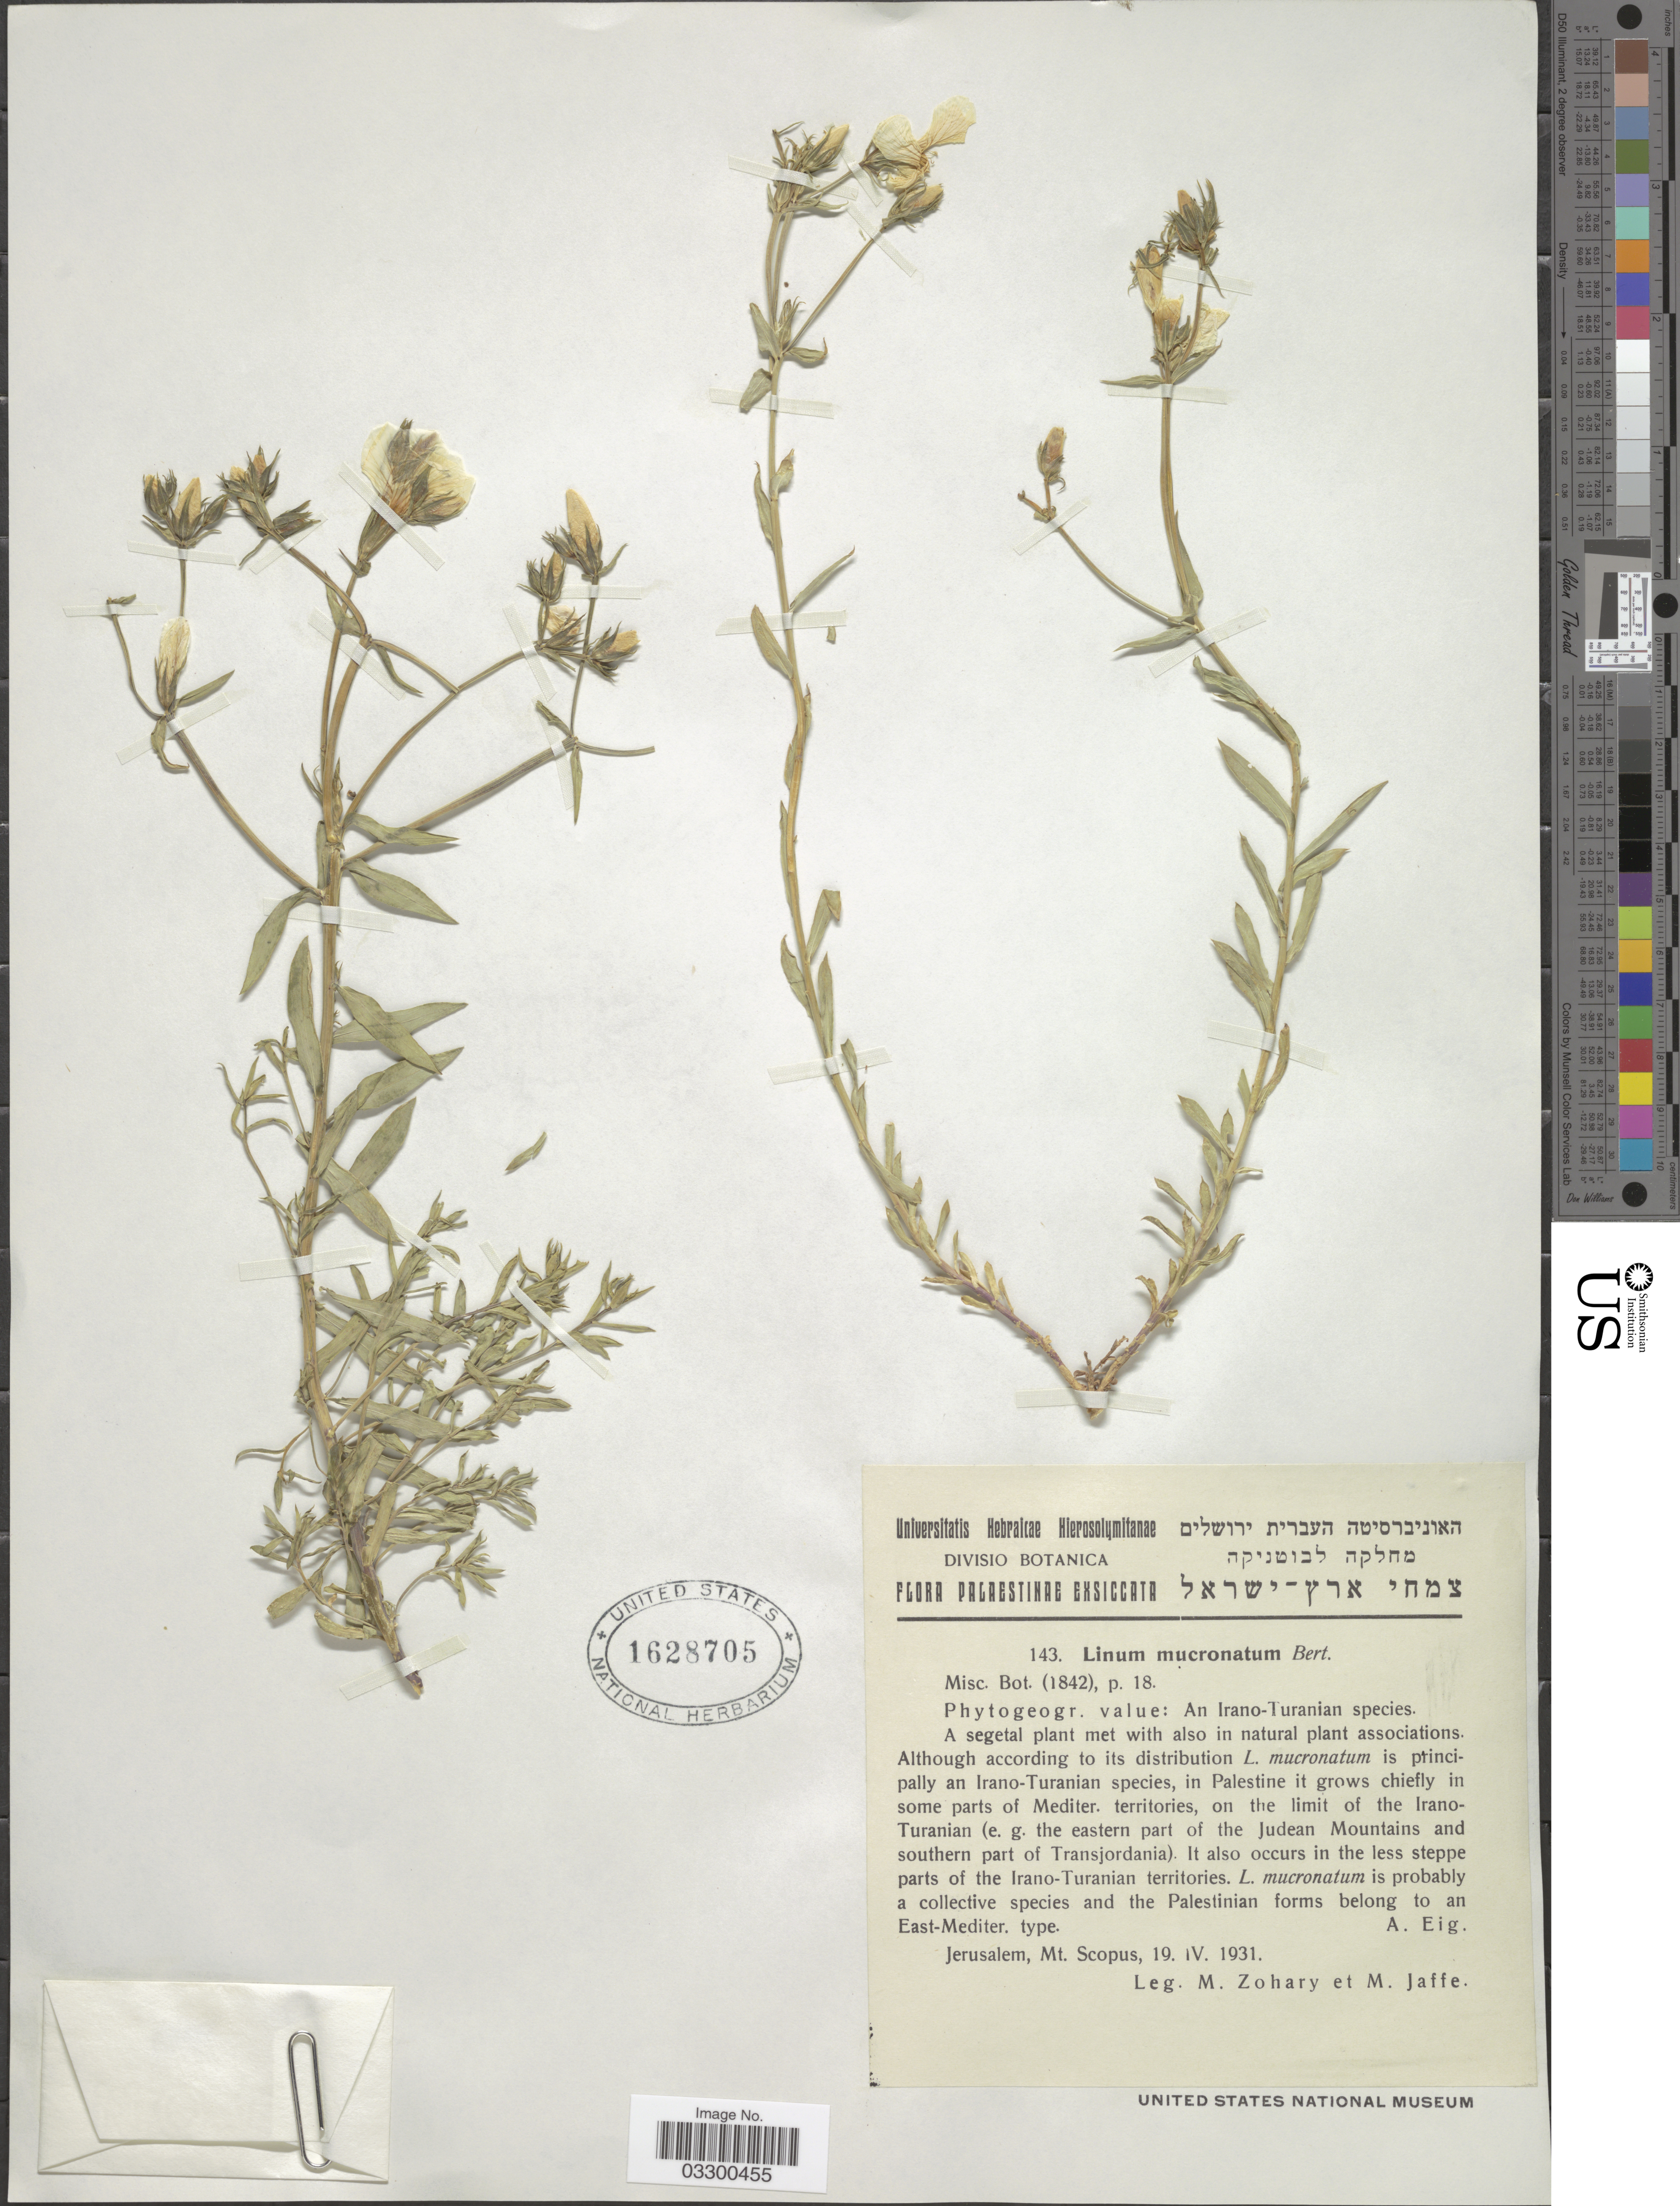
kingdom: Plantae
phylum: Tracheophyta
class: Magnoliopsida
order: Malpighiales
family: Linaceae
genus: Linum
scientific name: Linum mucronatum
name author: Bertol.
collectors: M. Zohary & M. Jaffe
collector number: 143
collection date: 1931-04-19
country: Israel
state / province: Jerusalem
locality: Mt. Scopus.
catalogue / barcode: US 1628705